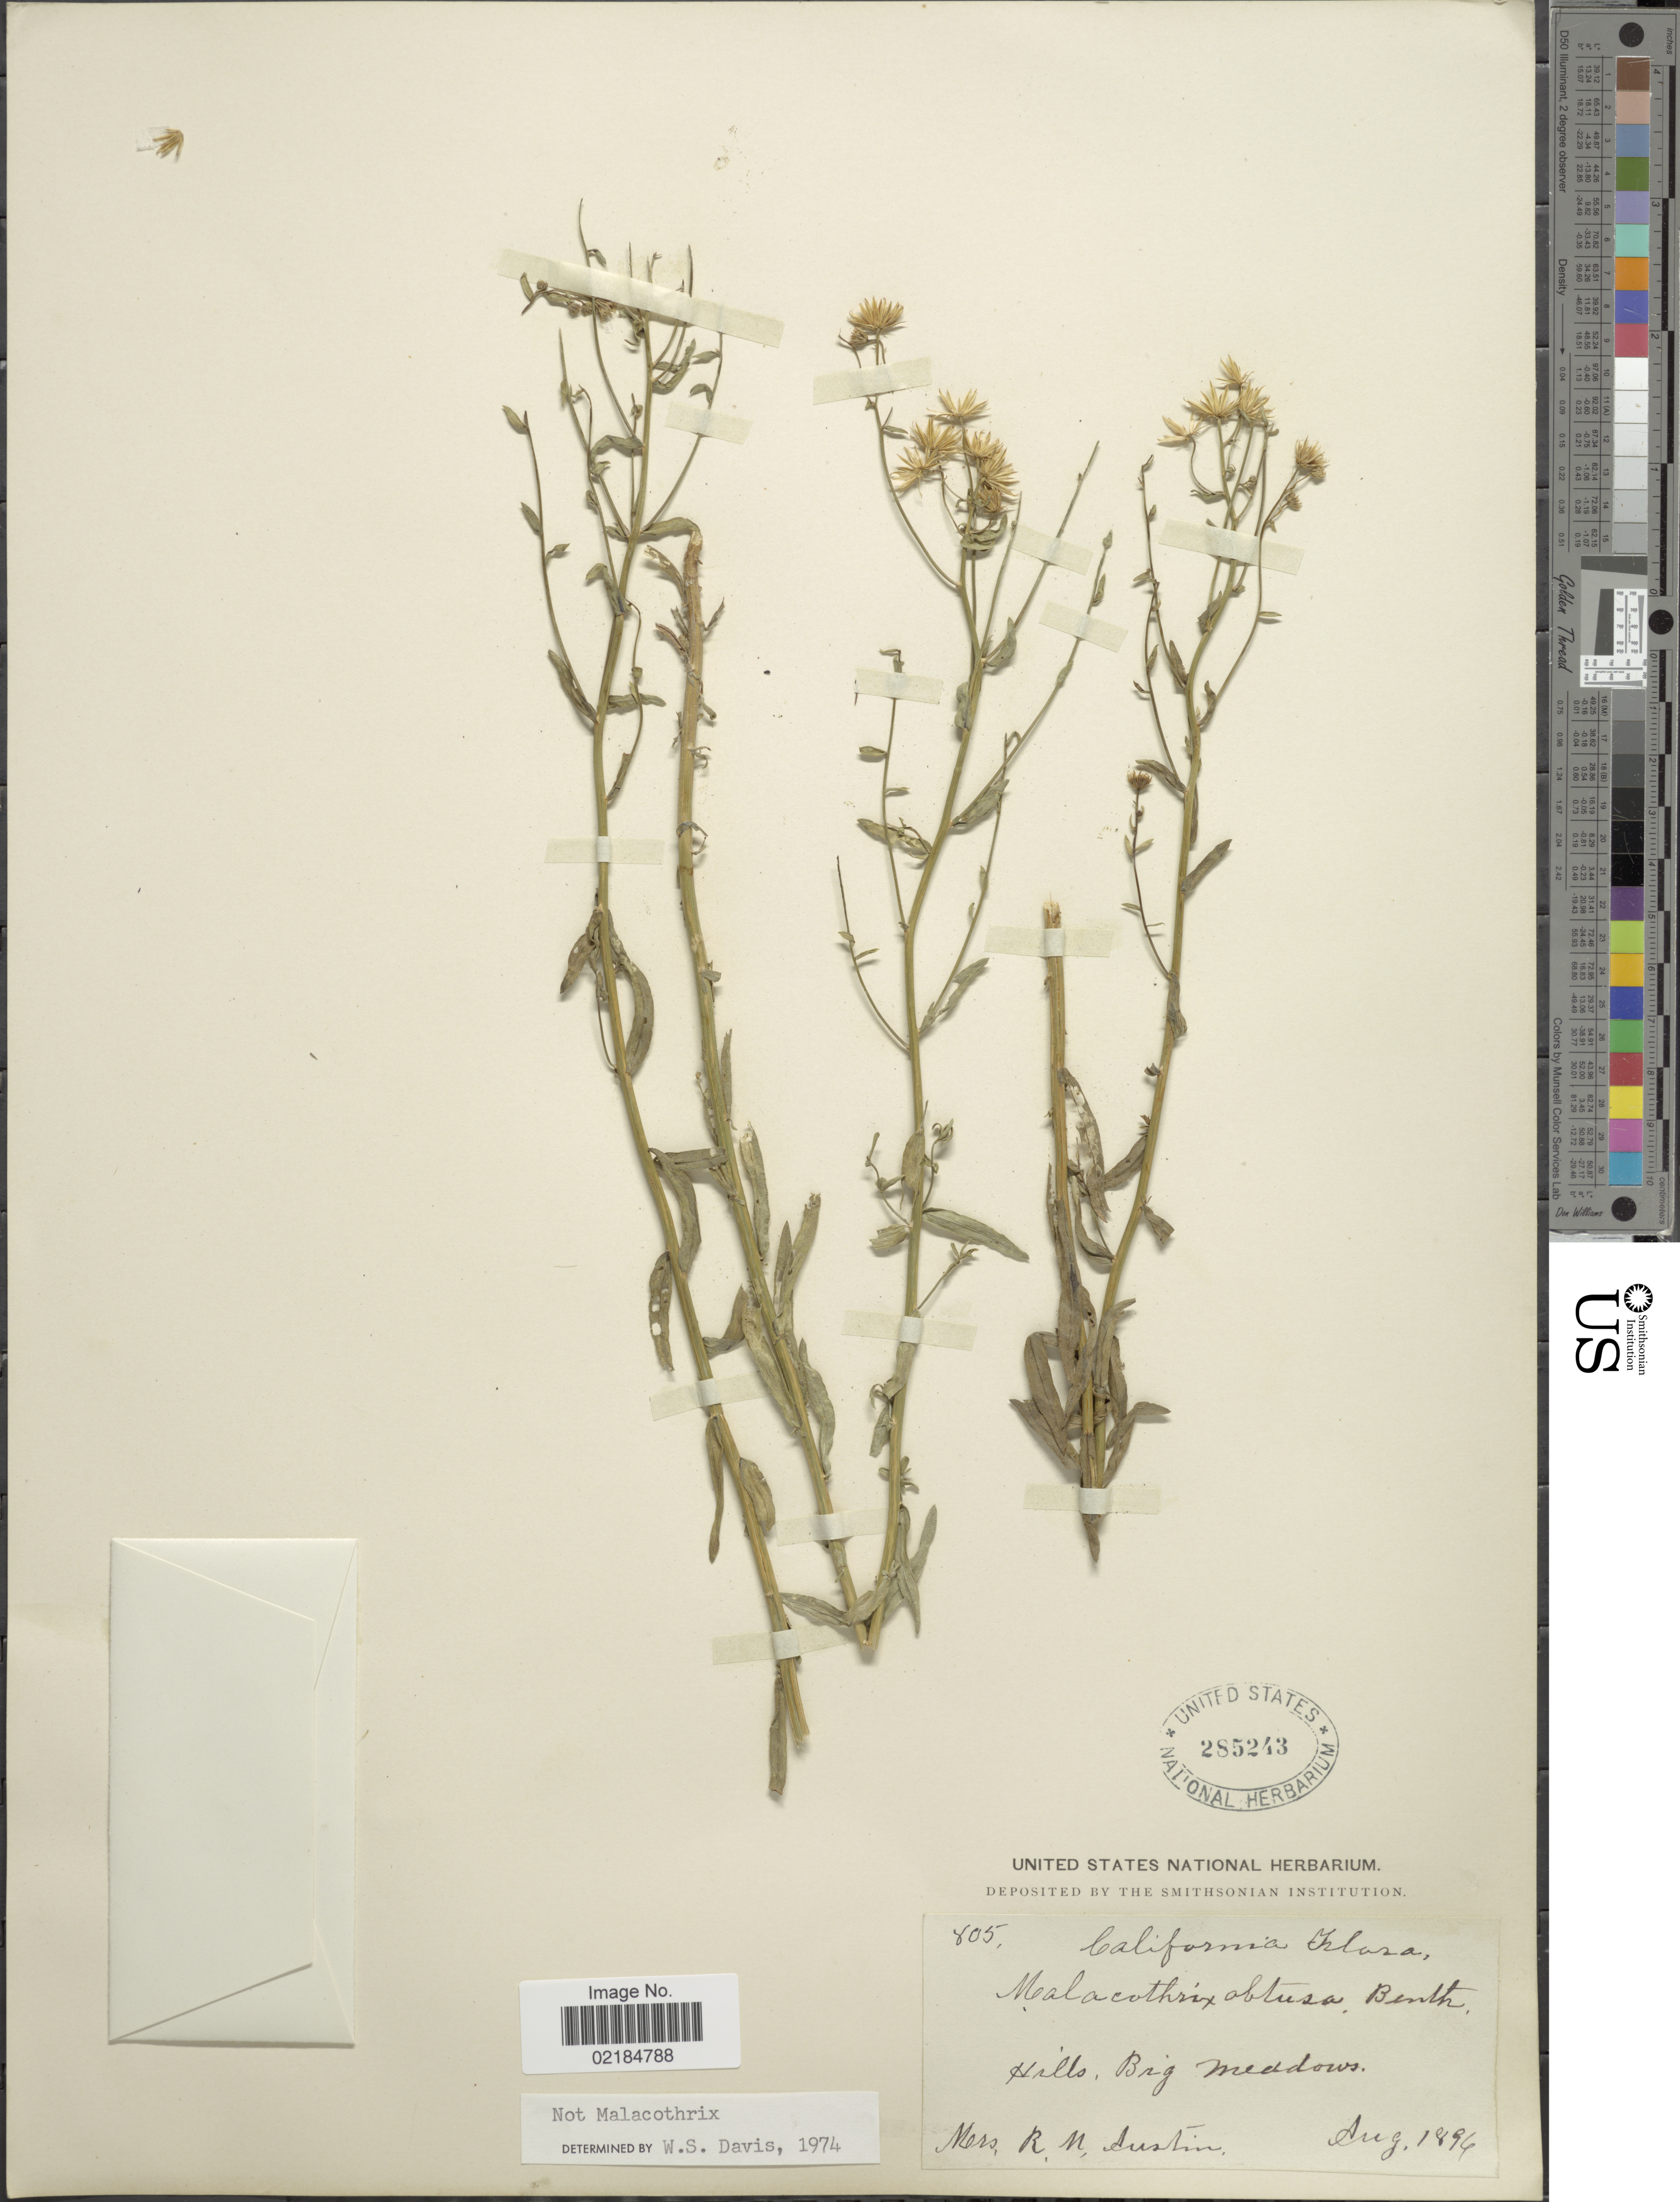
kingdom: Plantae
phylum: Tracheophyta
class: Magnoliopsida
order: Asterales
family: Asteraceae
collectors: R. Austin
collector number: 805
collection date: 1894-08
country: United States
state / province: California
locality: Hills, Big Meadow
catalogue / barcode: US 285243